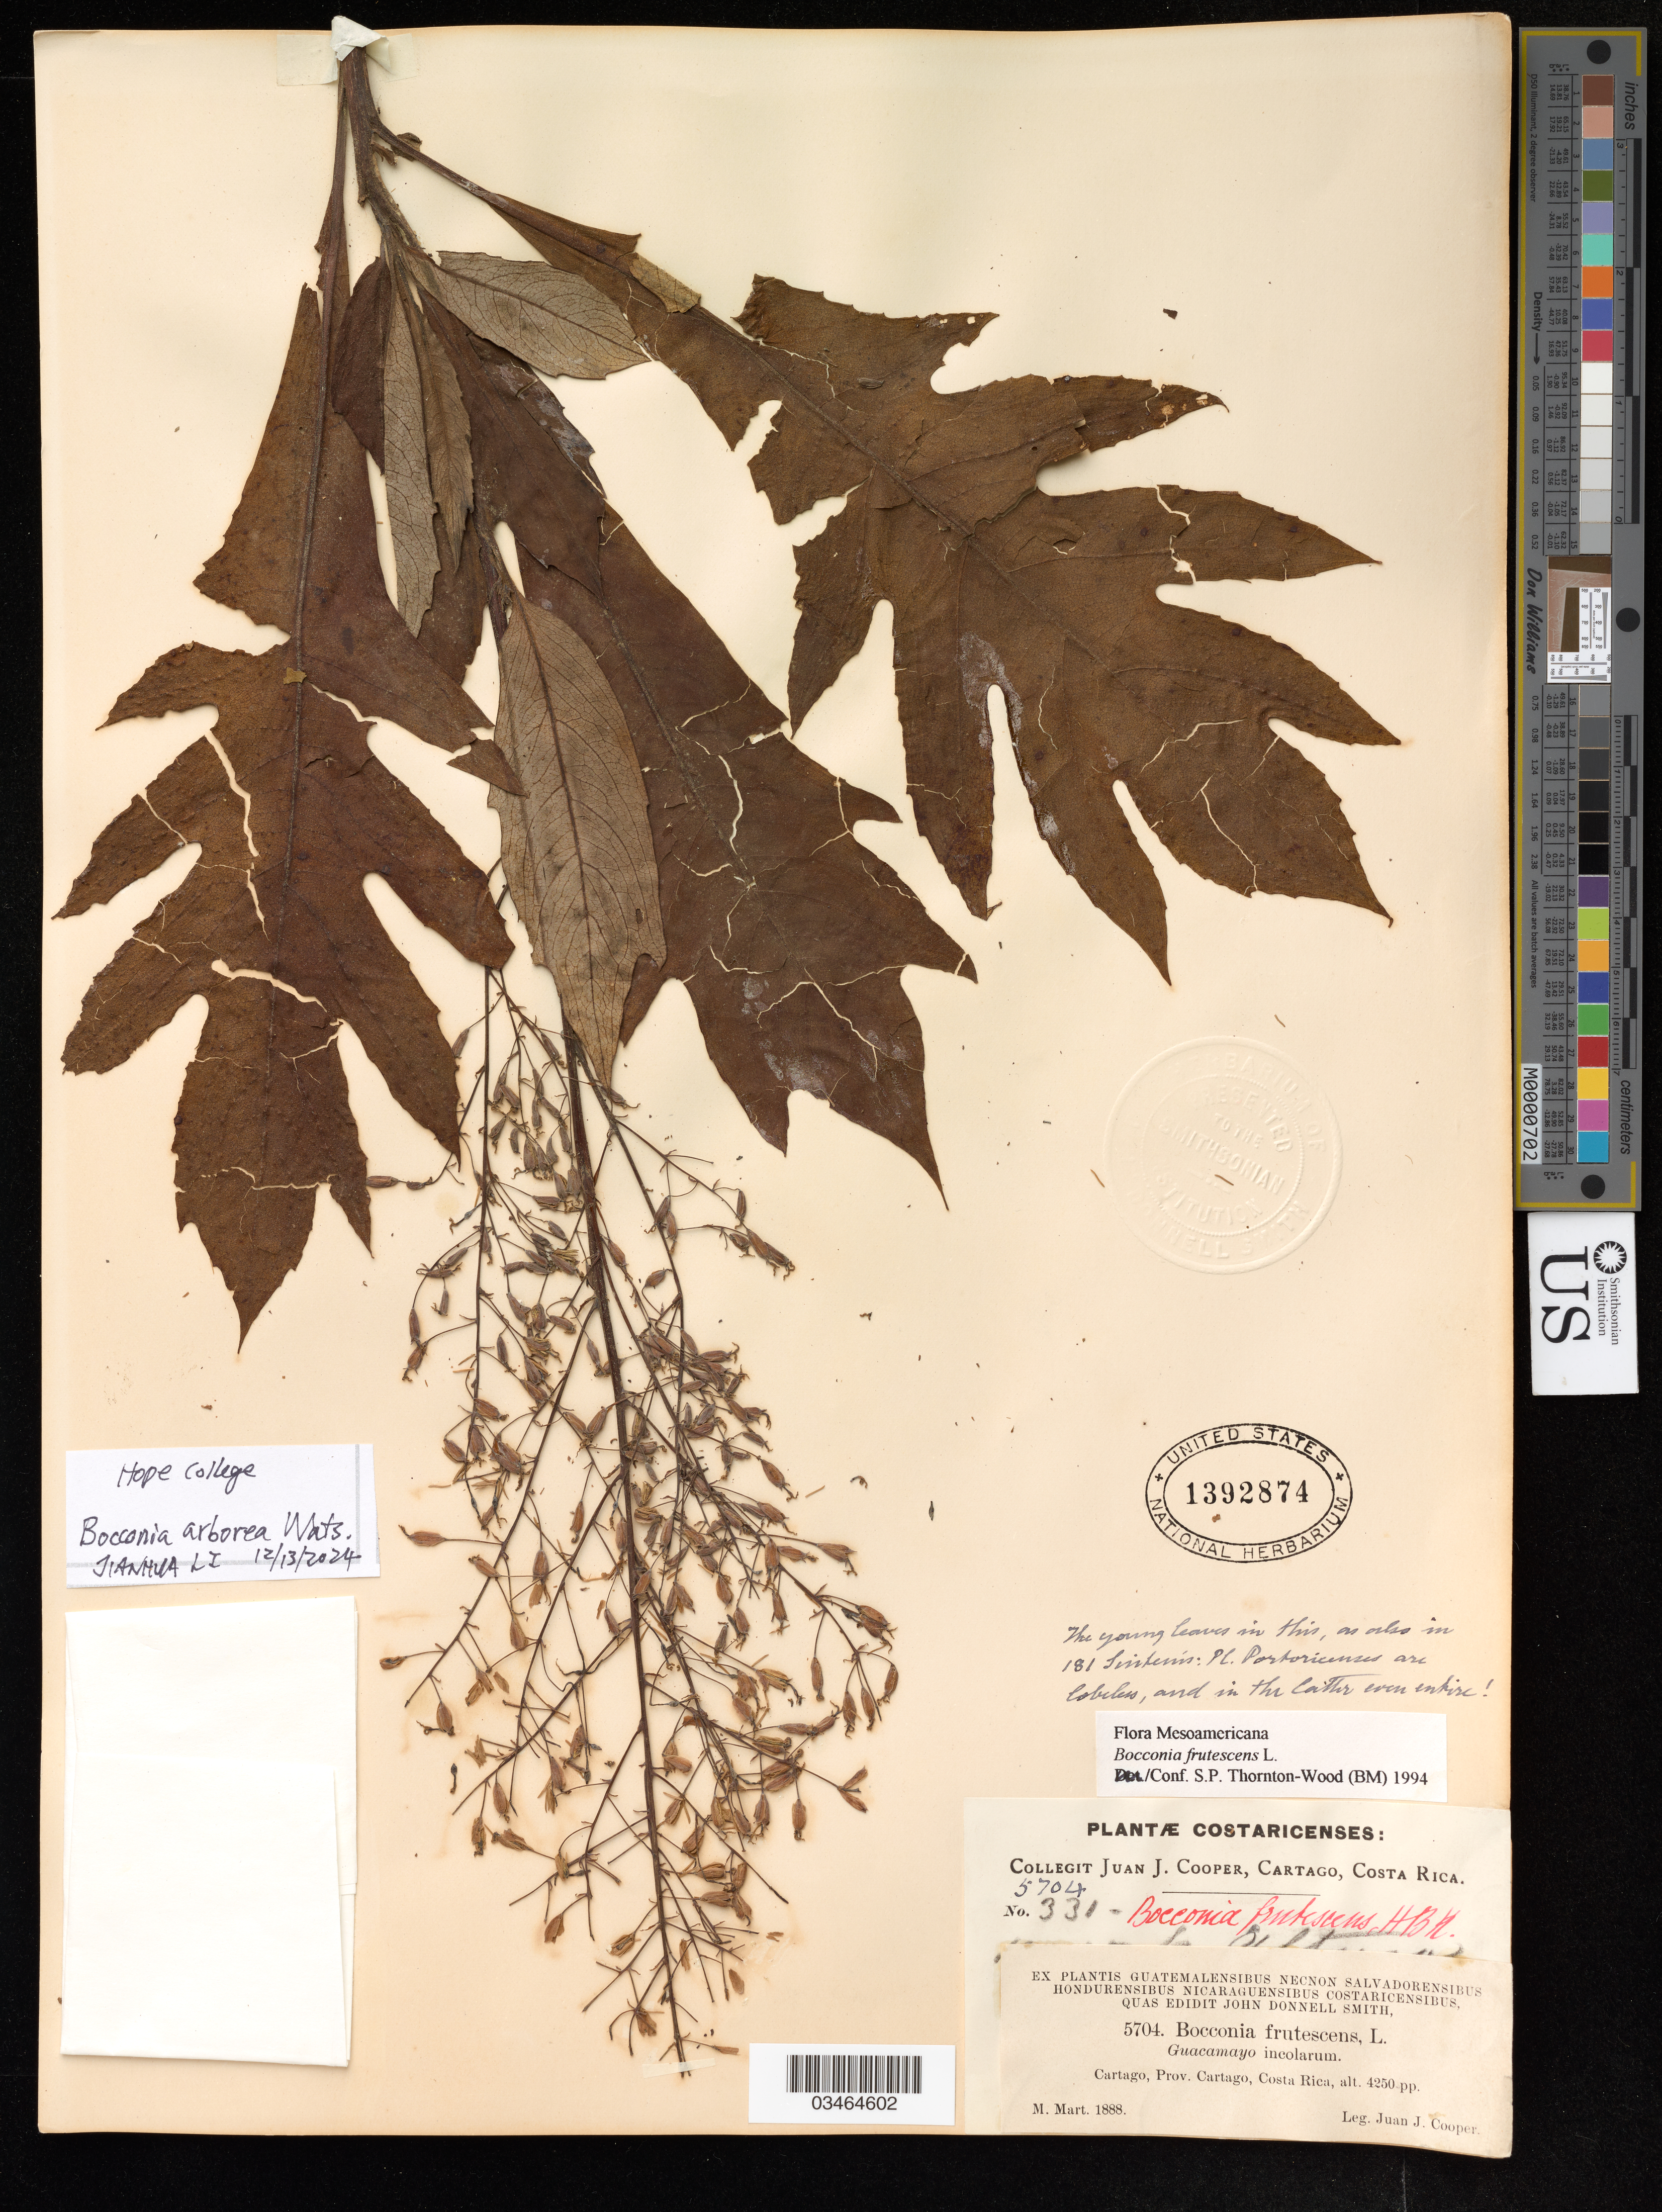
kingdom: Plantae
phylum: Tracheophyta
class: Magnoliopsida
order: Ranunculales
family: Papaveraceae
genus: Bocconia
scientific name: Bocconia arborea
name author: S. Watson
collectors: J. Cooper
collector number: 5704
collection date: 1888-03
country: Costa Rica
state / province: Cartago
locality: Cartago.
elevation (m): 1295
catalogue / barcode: US 1392874